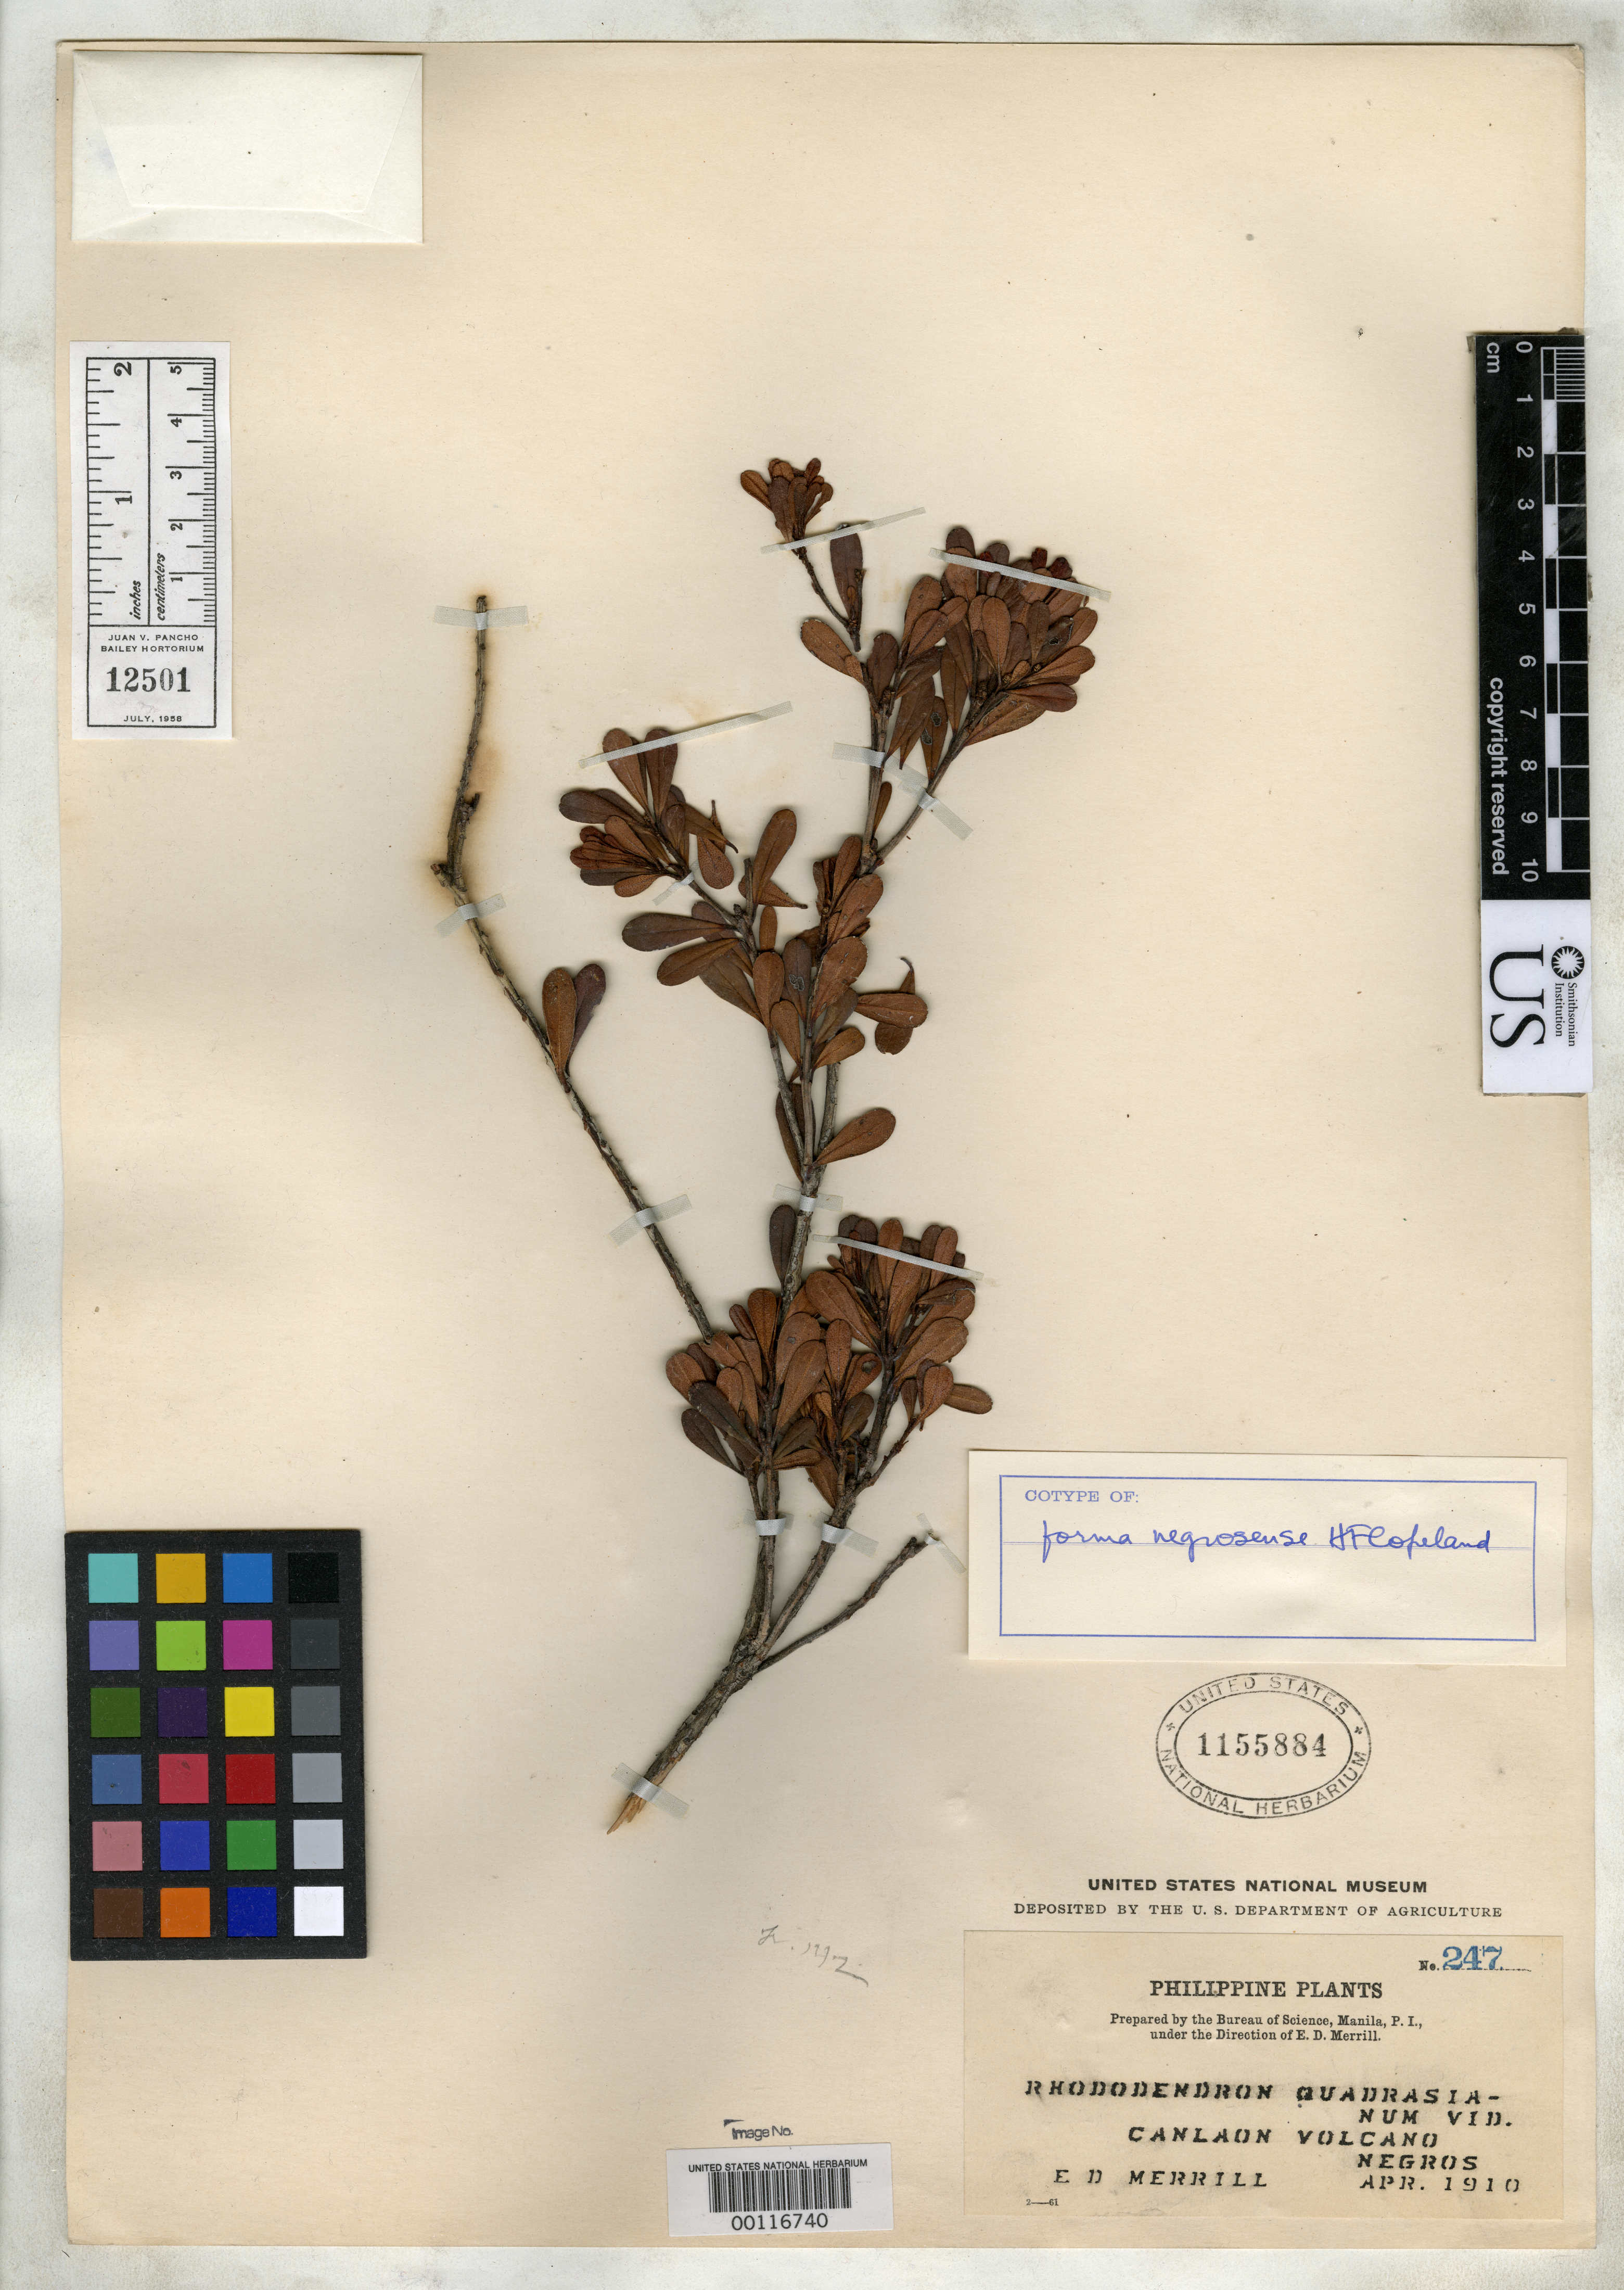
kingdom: Plantae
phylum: Tracheophyta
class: Magnoliopsida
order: Ericales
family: Ericaceae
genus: Rhododendron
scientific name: Rhododendron quadrasianum f. negrosense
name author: H.F. Copel.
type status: Type Collection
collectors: E. D. Merrill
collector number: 247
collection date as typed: Apr 1910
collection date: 1910-04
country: Philippines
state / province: Western Visayas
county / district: Negros Occidental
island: Negros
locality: Canlaon Volcano.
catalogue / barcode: US 1155884